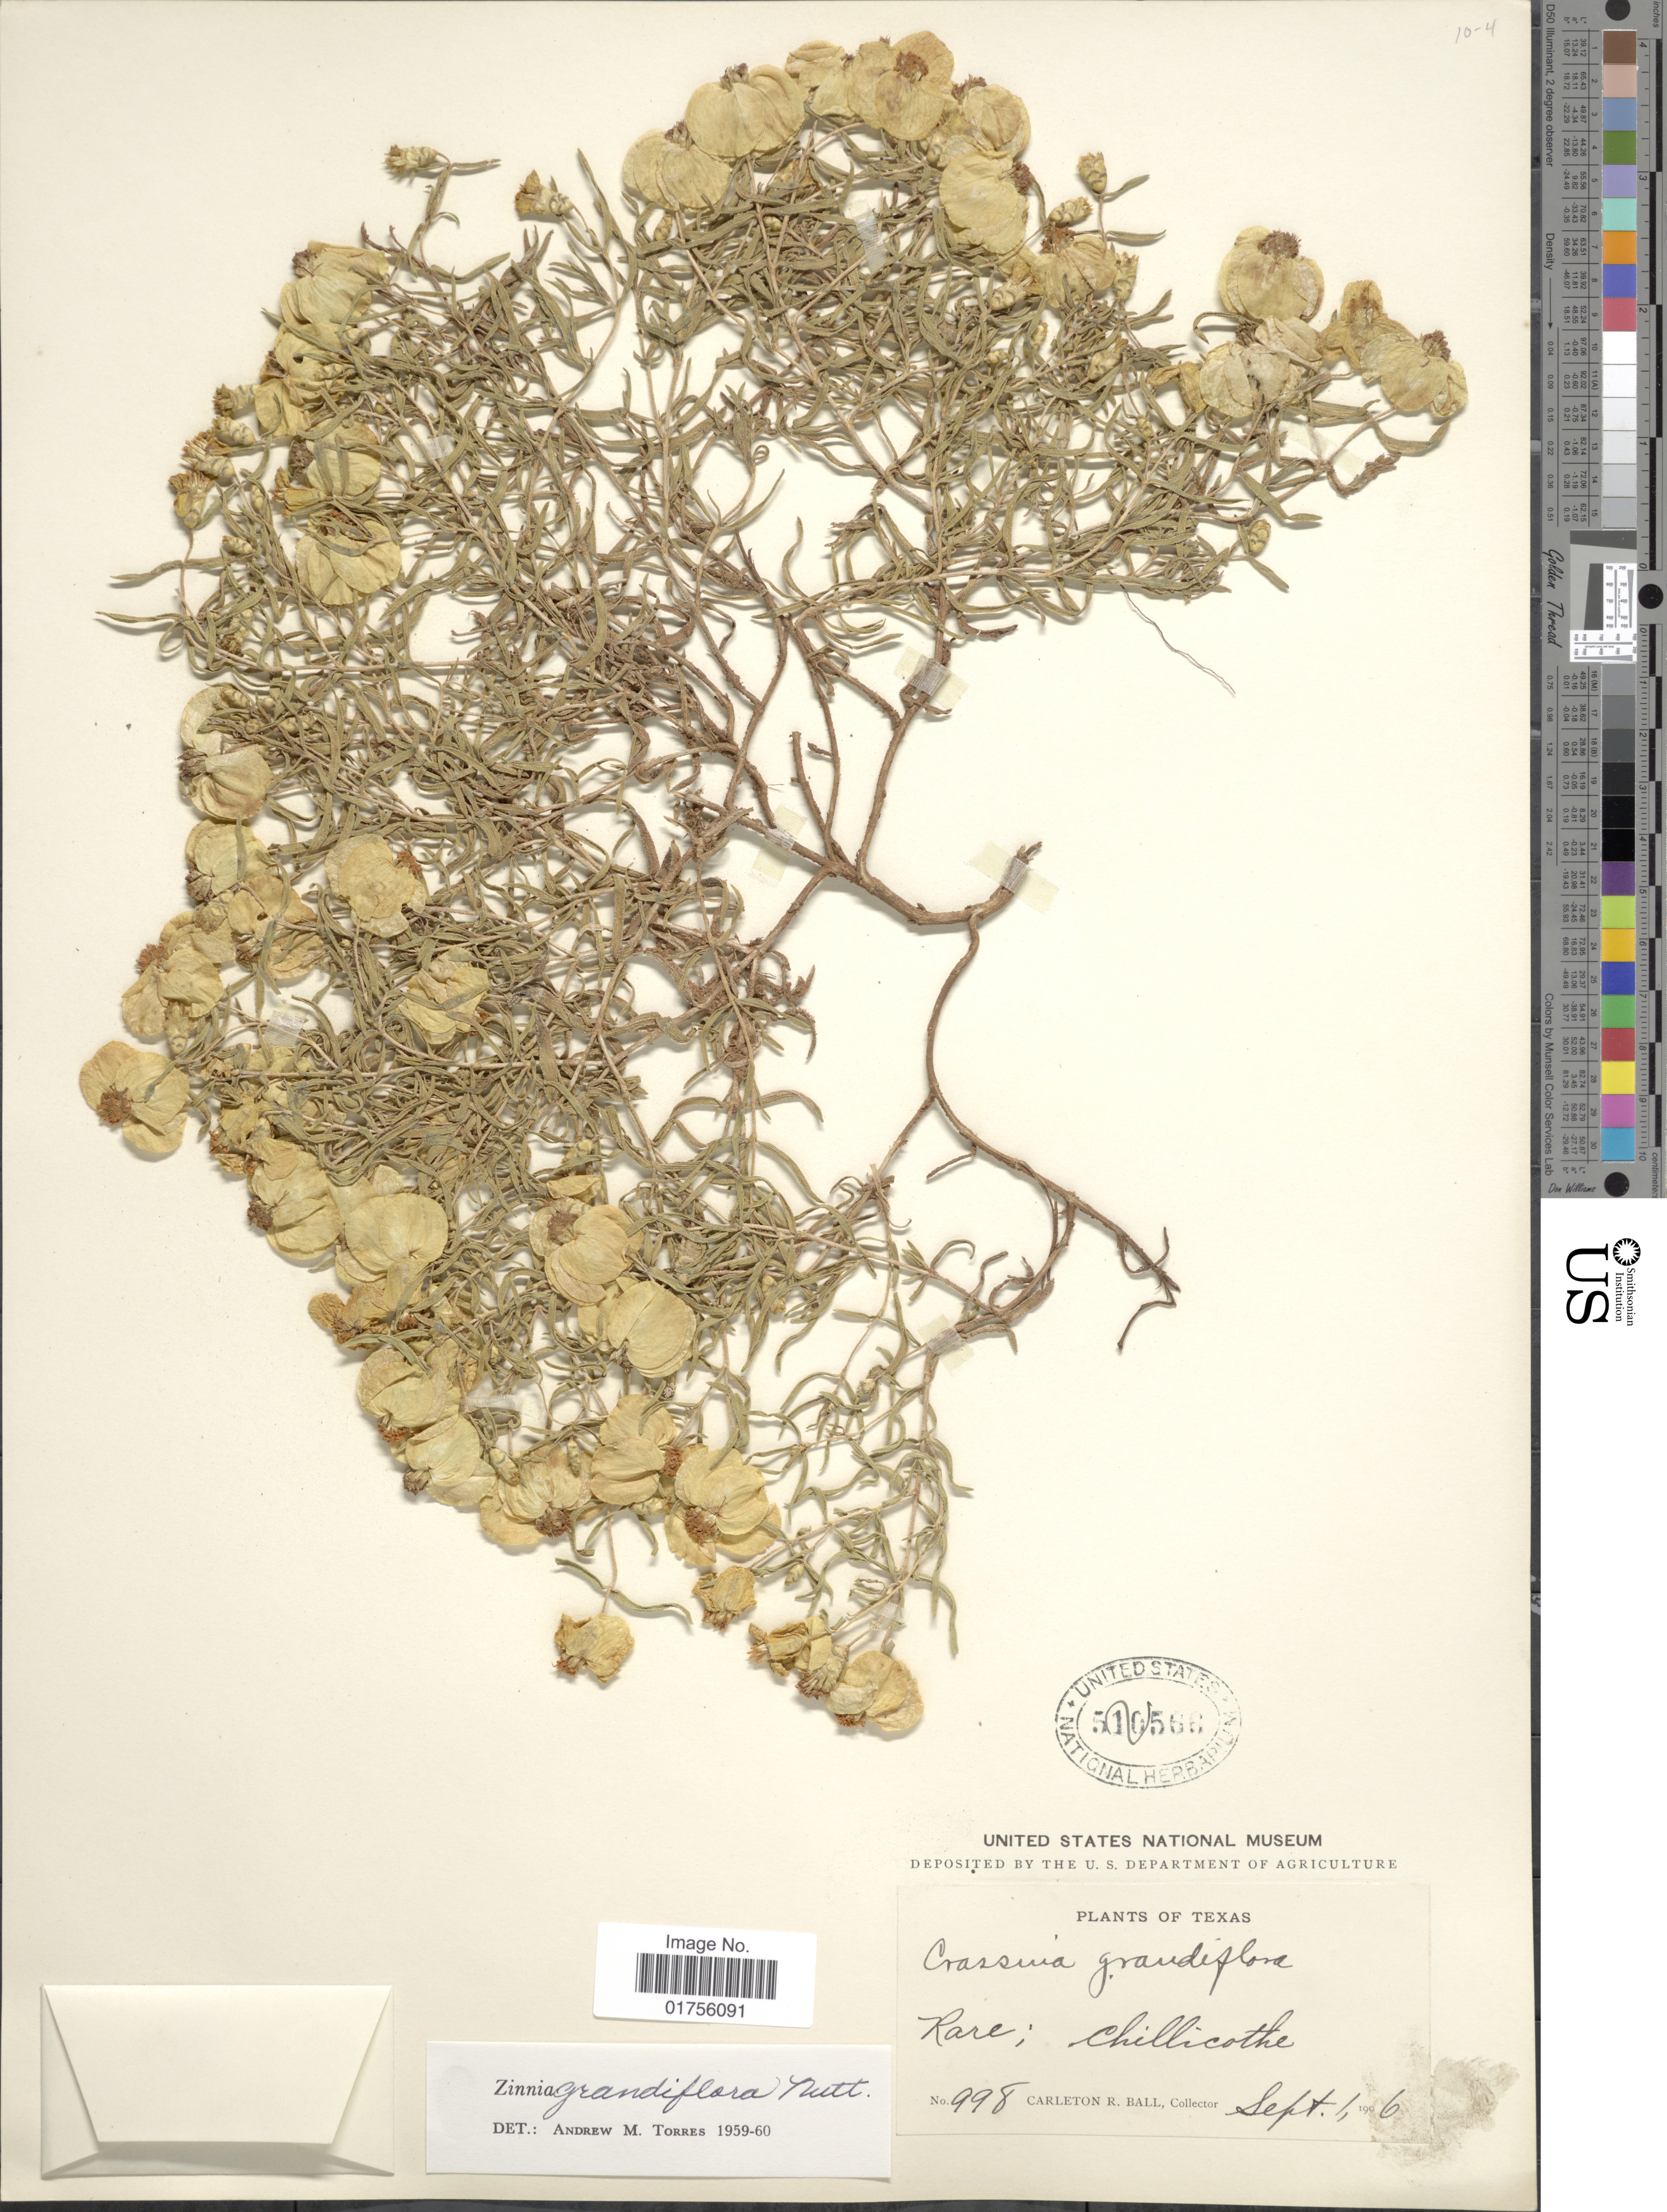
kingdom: Plantae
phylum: Tracheophyta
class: Magnoliopsida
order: Asterales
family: Asteraceae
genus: Zinnia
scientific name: Zinnia grandiflora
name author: Nutt.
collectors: C. R. Ball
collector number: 998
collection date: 1906-09-01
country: United States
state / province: Texas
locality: Chillicothe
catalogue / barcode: US 510566